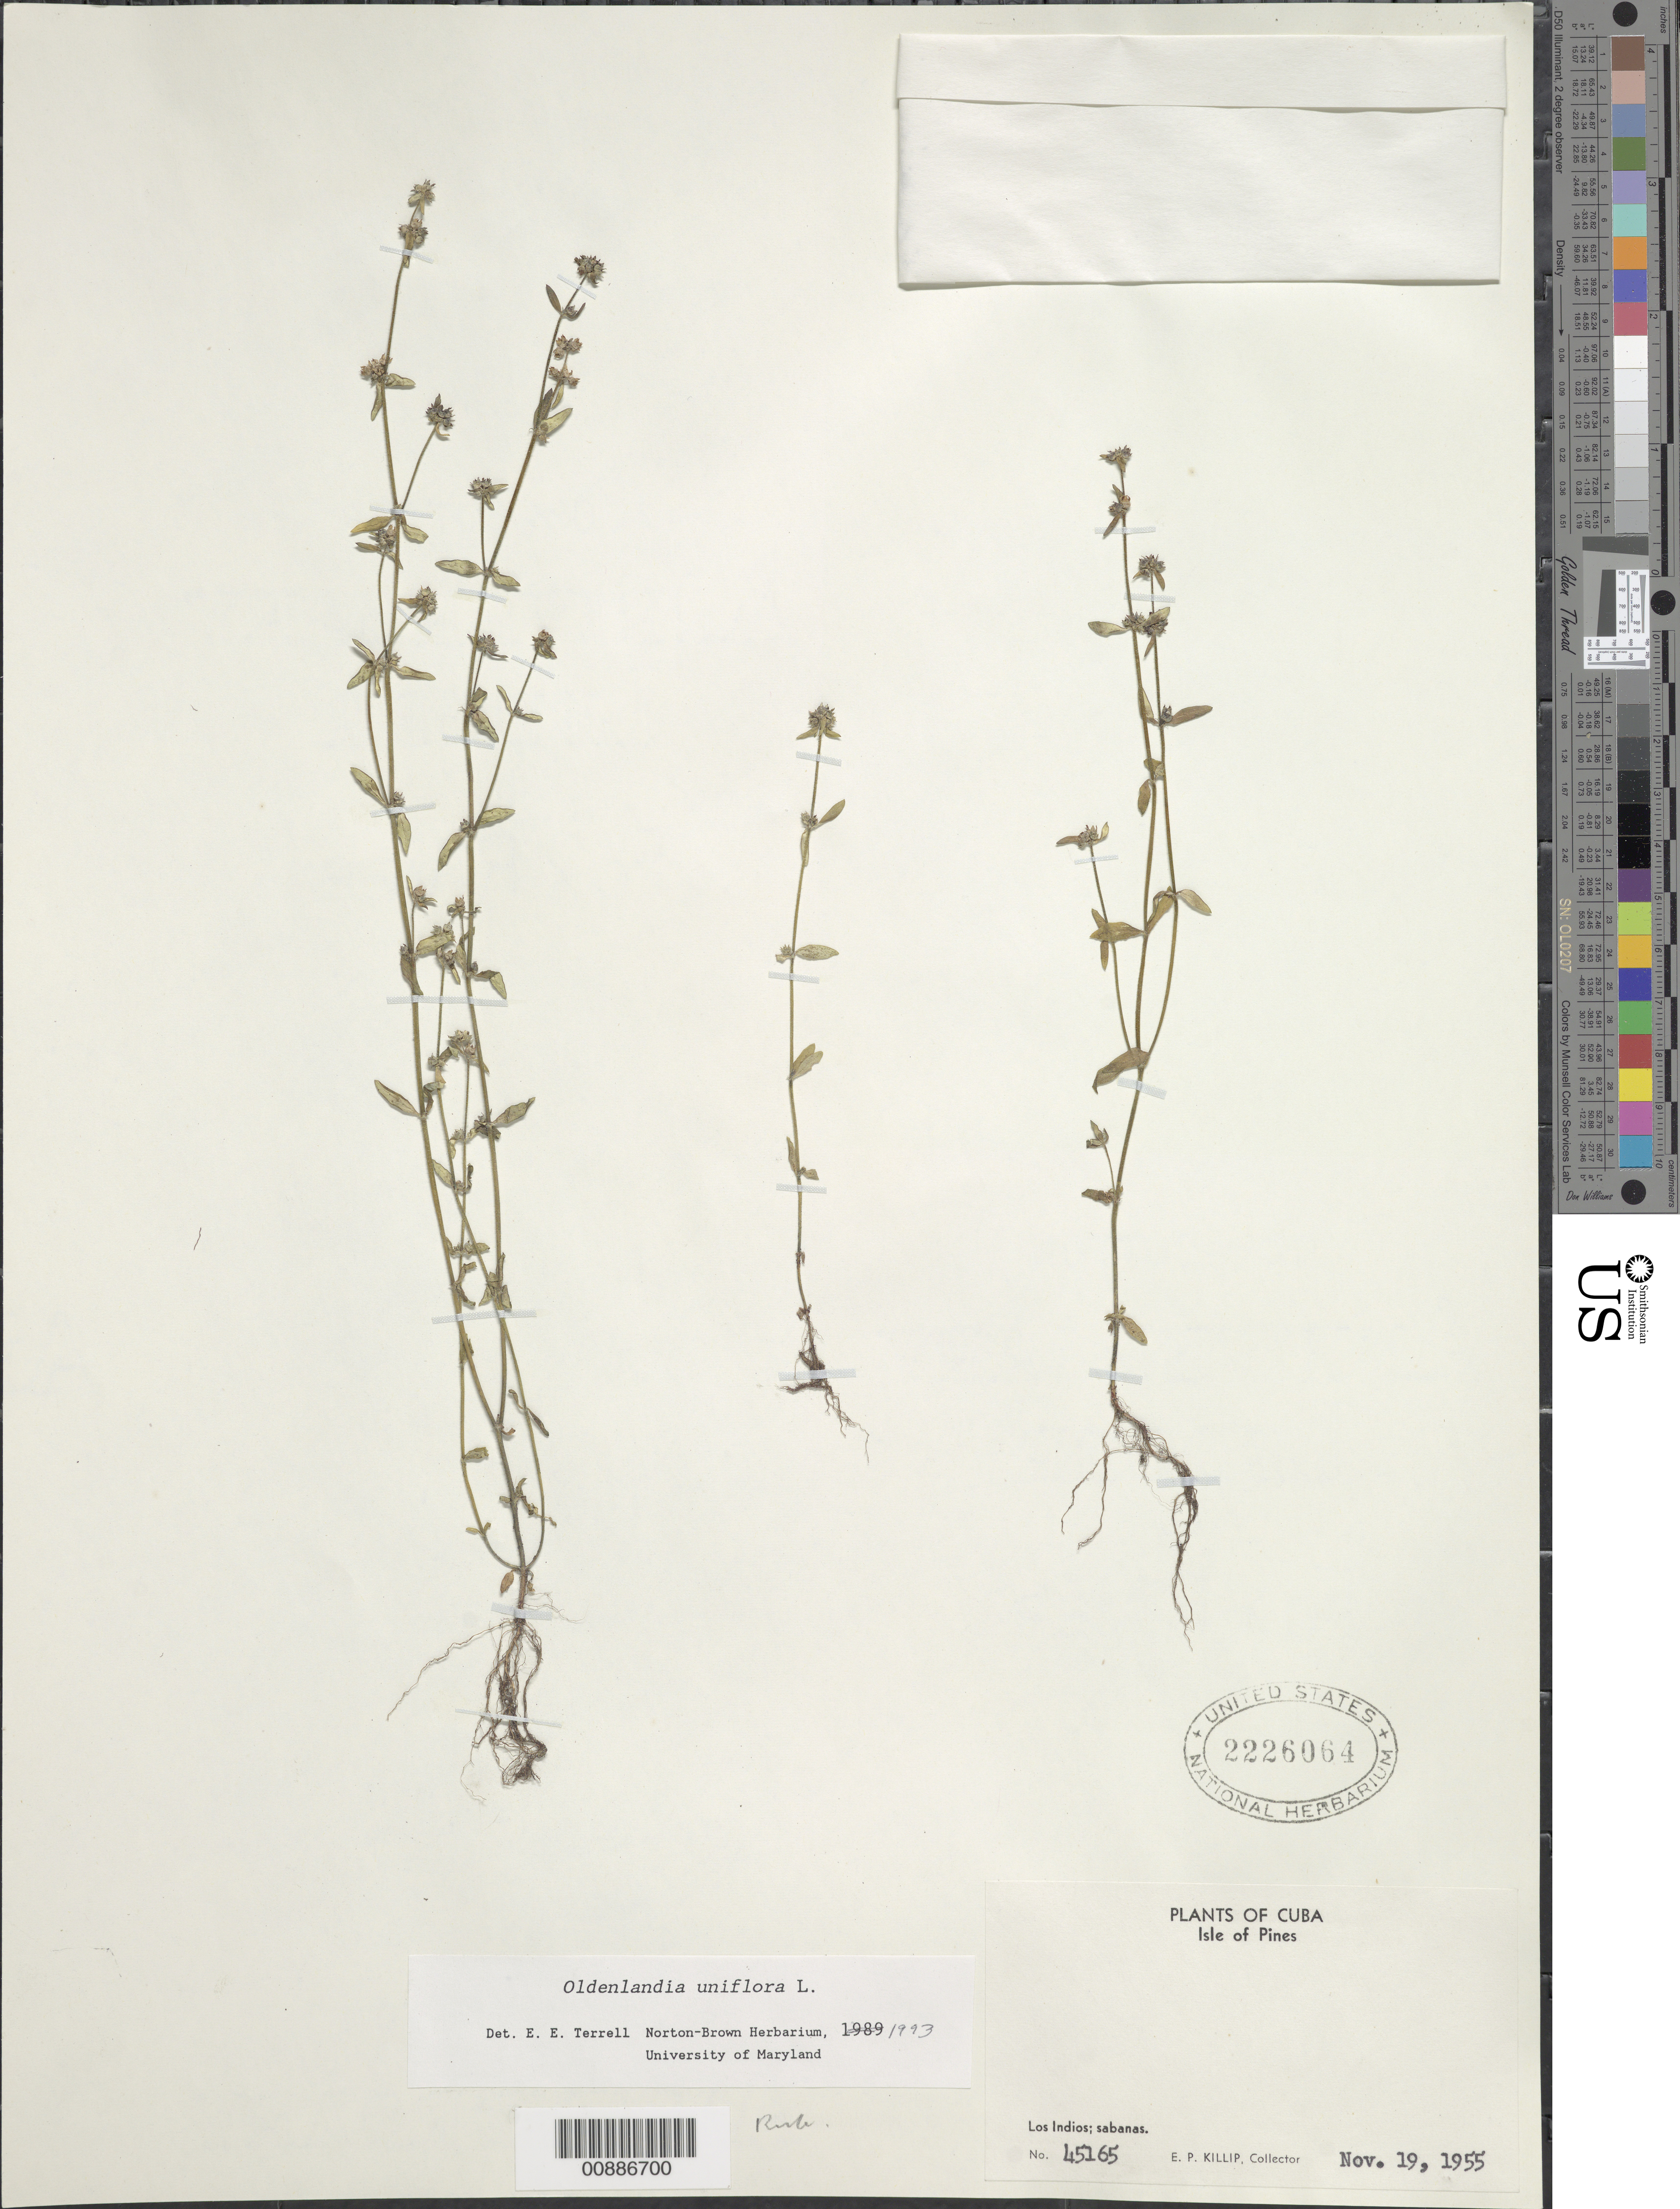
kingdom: Plantae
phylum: Tracheophyta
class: Magnoliopsida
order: Gentianales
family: Rubiaceae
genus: Oldenlandia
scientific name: Oldenlandia uniflora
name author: L.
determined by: Terrell, E. E.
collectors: E. P. Killip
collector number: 45165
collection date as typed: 19 Nov 1955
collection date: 1955-11-19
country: Cuba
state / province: Isla de La Juventud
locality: Los Indios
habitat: Sabanas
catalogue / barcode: US 2226064